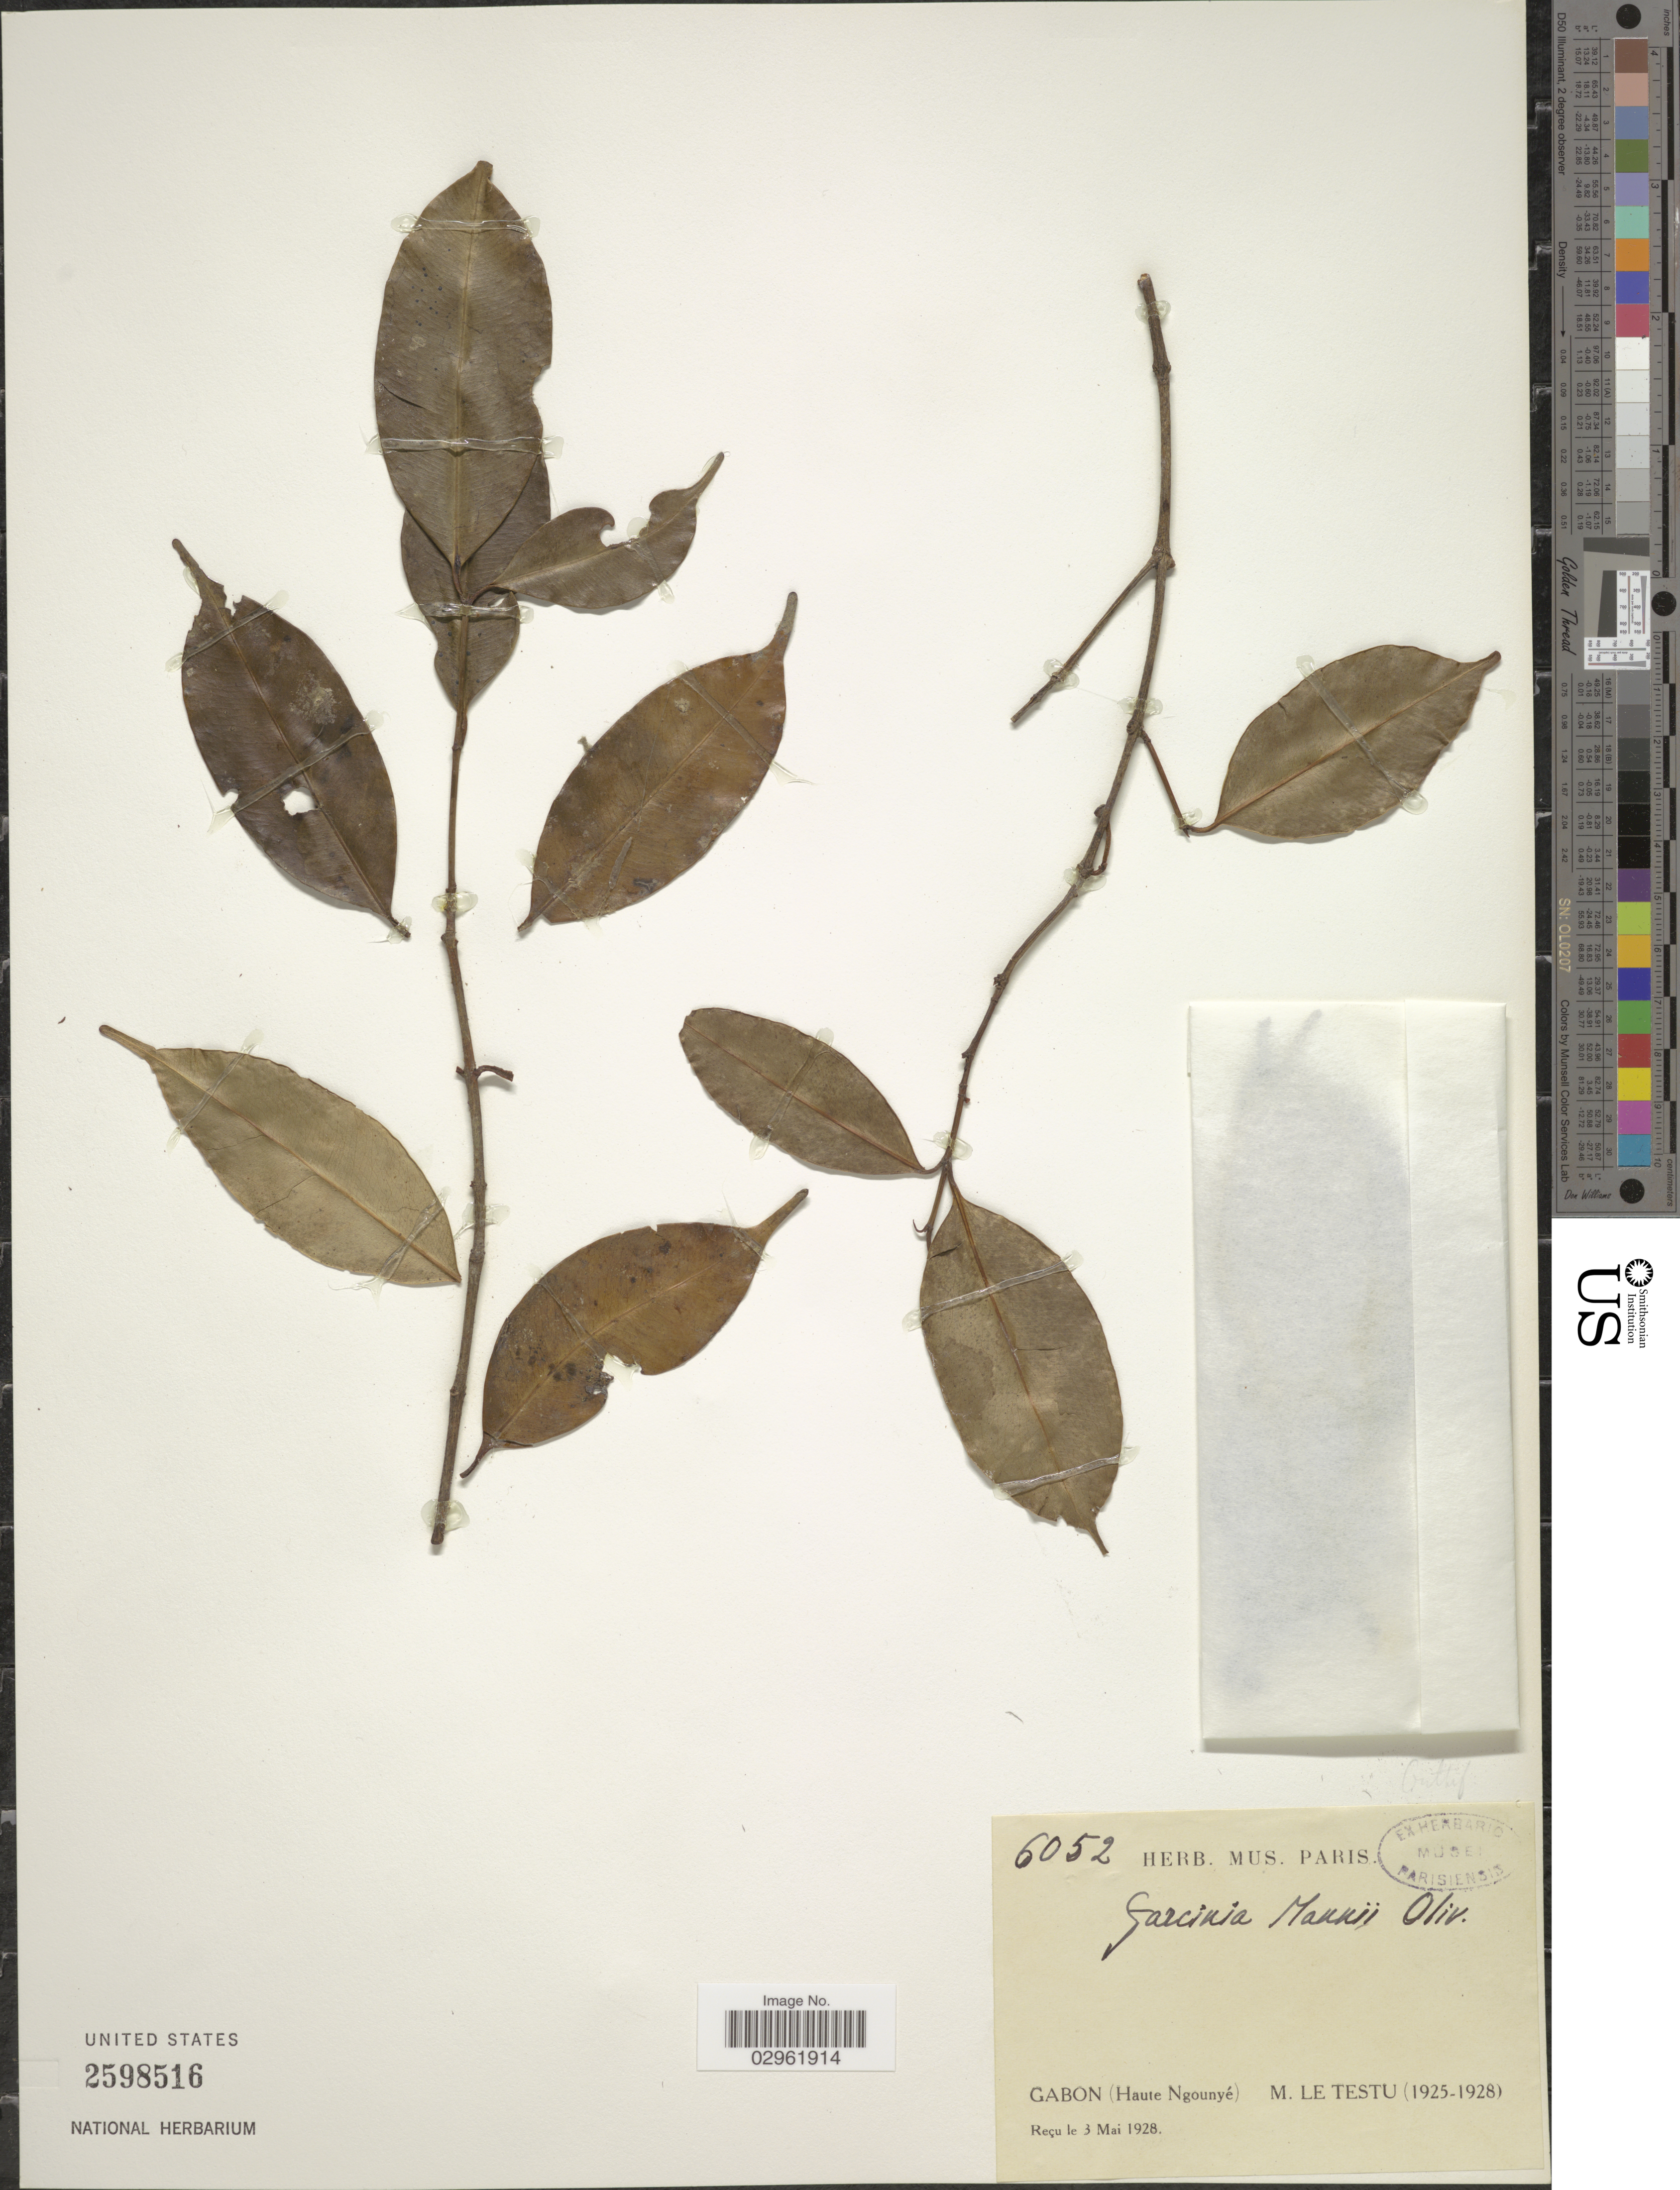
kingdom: Plantae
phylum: Tracheophyta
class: Magnoliopsida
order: Malpighiales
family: Clusiaceae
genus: Garcinia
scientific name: Garcinia mannii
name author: Oliv.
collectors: M. Le Testu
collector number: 6052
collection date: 1925/1928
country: Gabon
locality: (Haute Ngounyé).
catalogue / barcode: US 2598516